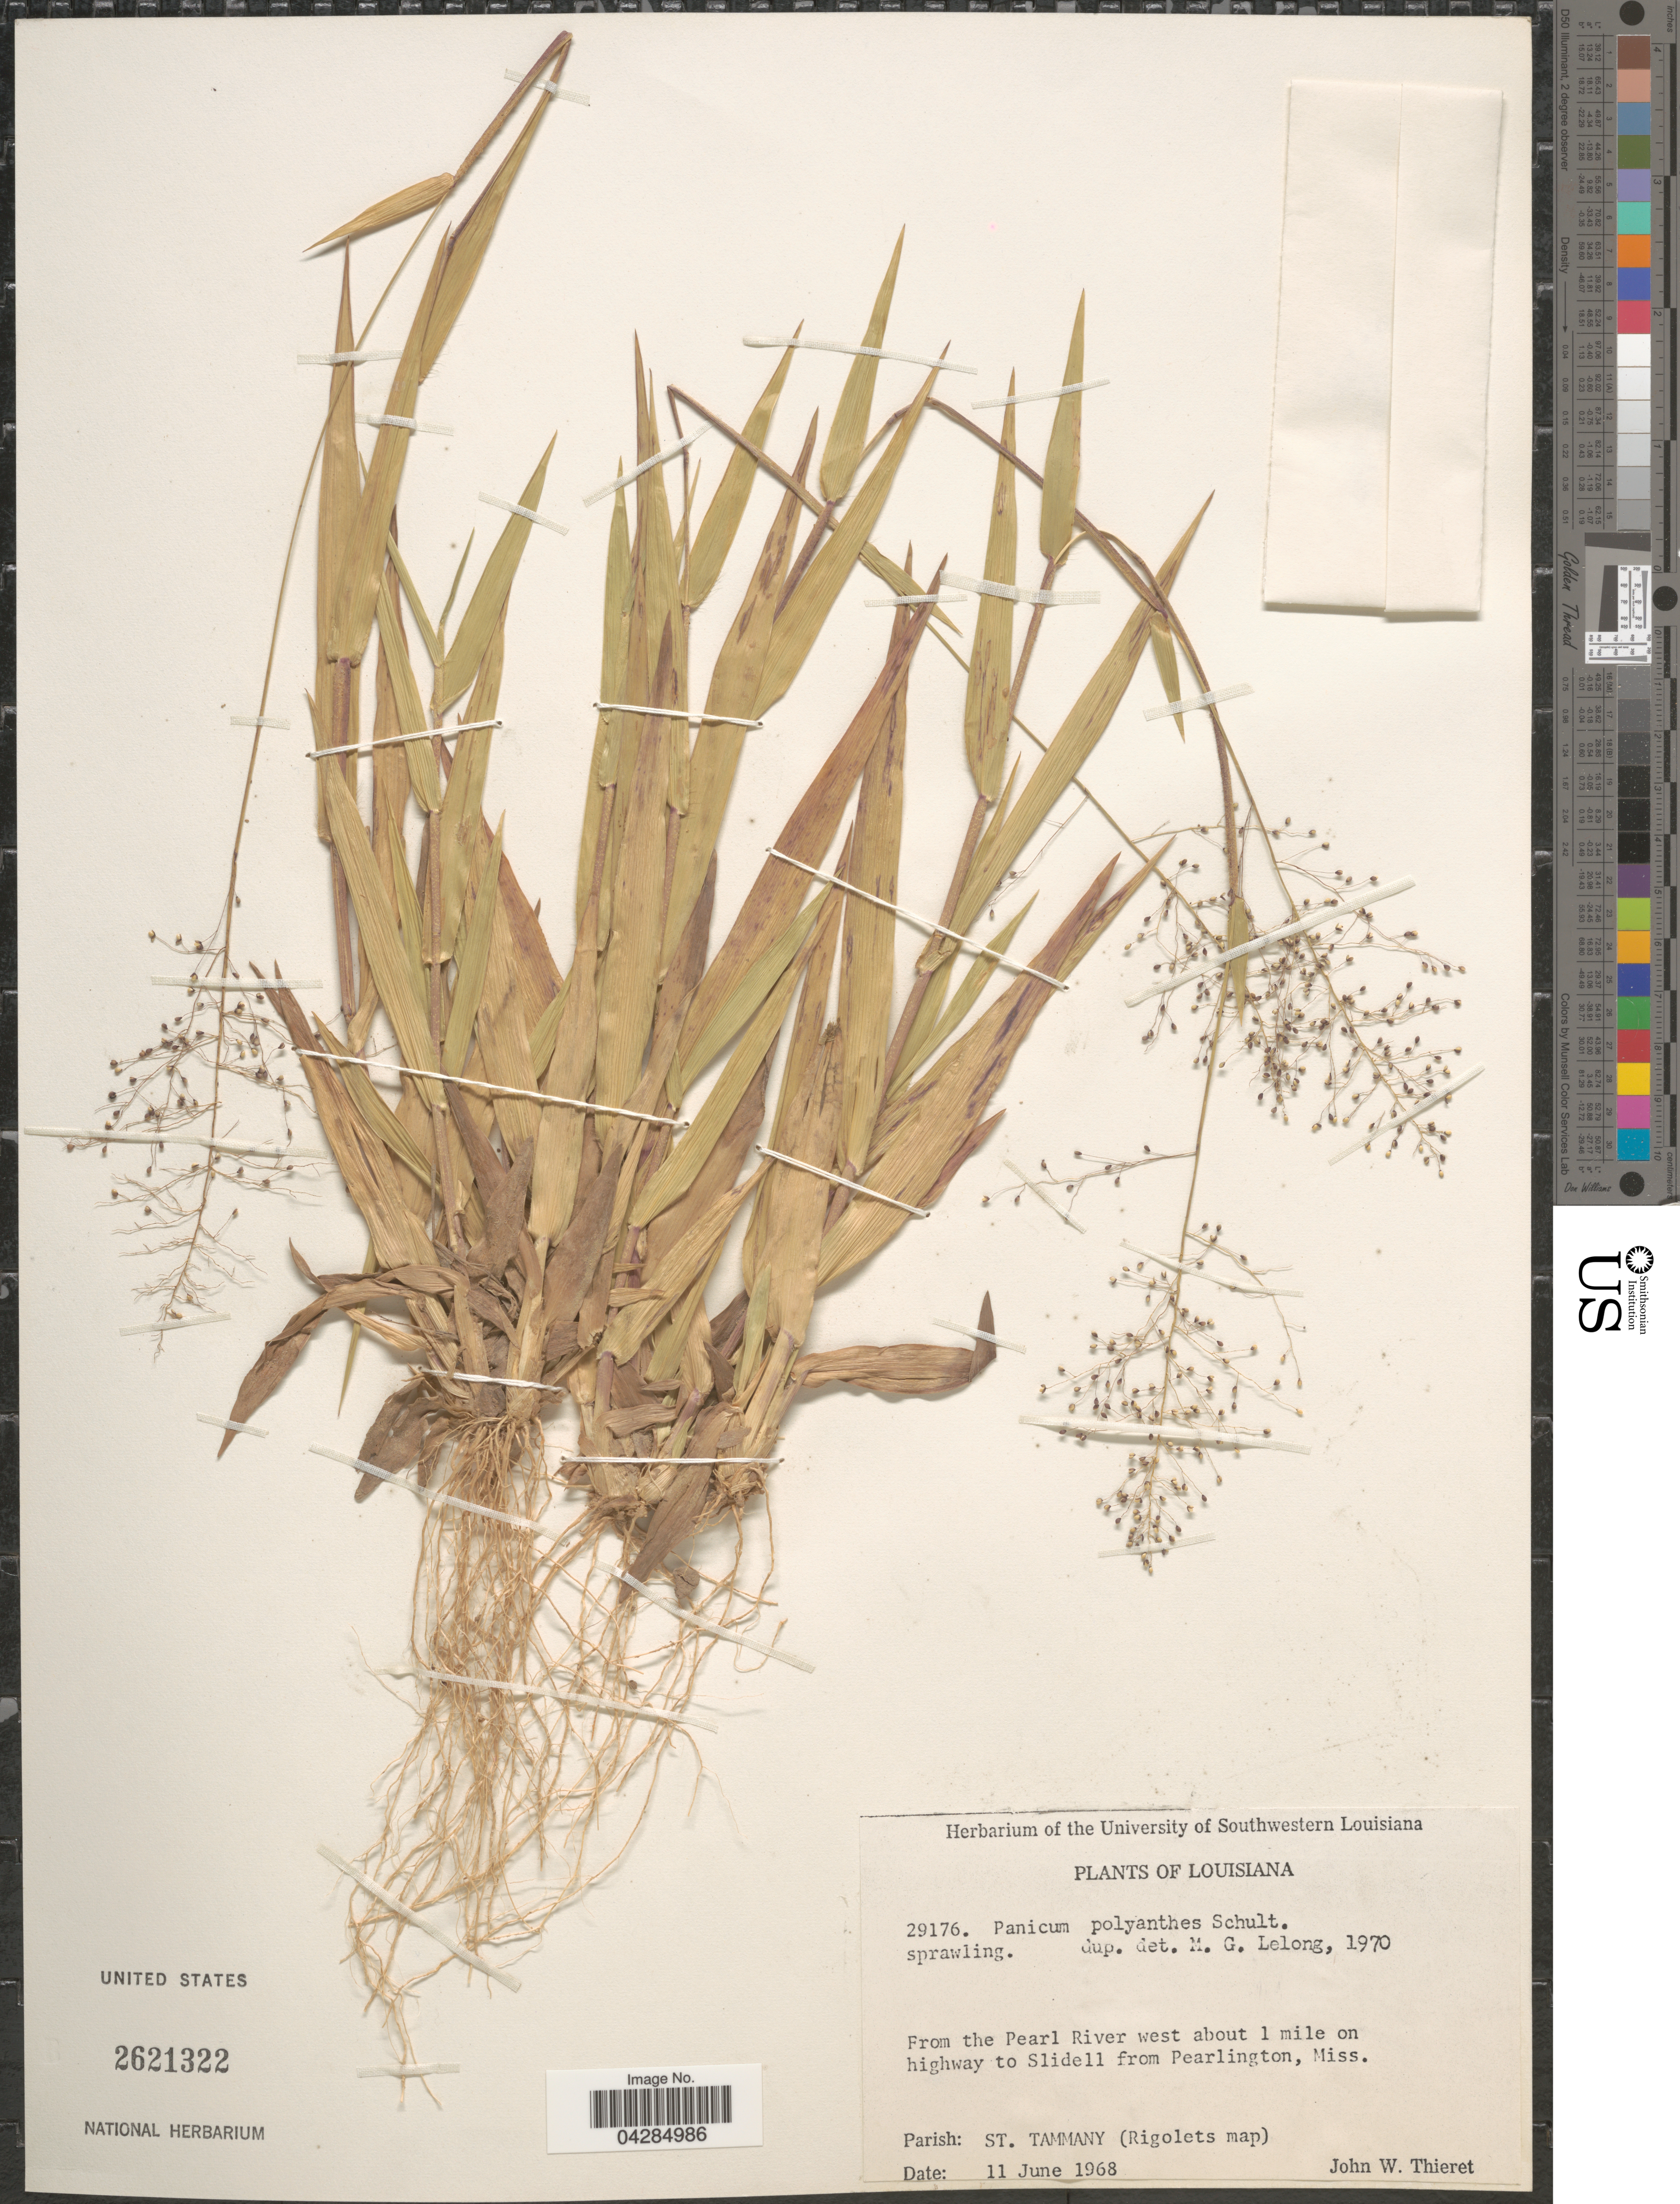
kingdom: Plantae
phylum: Tracheophyta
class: Liliopsida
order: Poales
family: Poaceae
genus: Dichanthelium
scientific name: Dichanthelium portoricense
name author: (Desv. ex Ham.) B.F. Hansen & Wunderlin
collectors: J. W. Thieret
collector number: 29176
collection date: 1968-06-11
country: United States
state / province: Louisiana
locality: From the Pearl River west about 1 mile on highway to Slidell from Pearlington, Miss. Parish: St. Tammany (Rigolets map).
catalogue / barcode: US 2621322